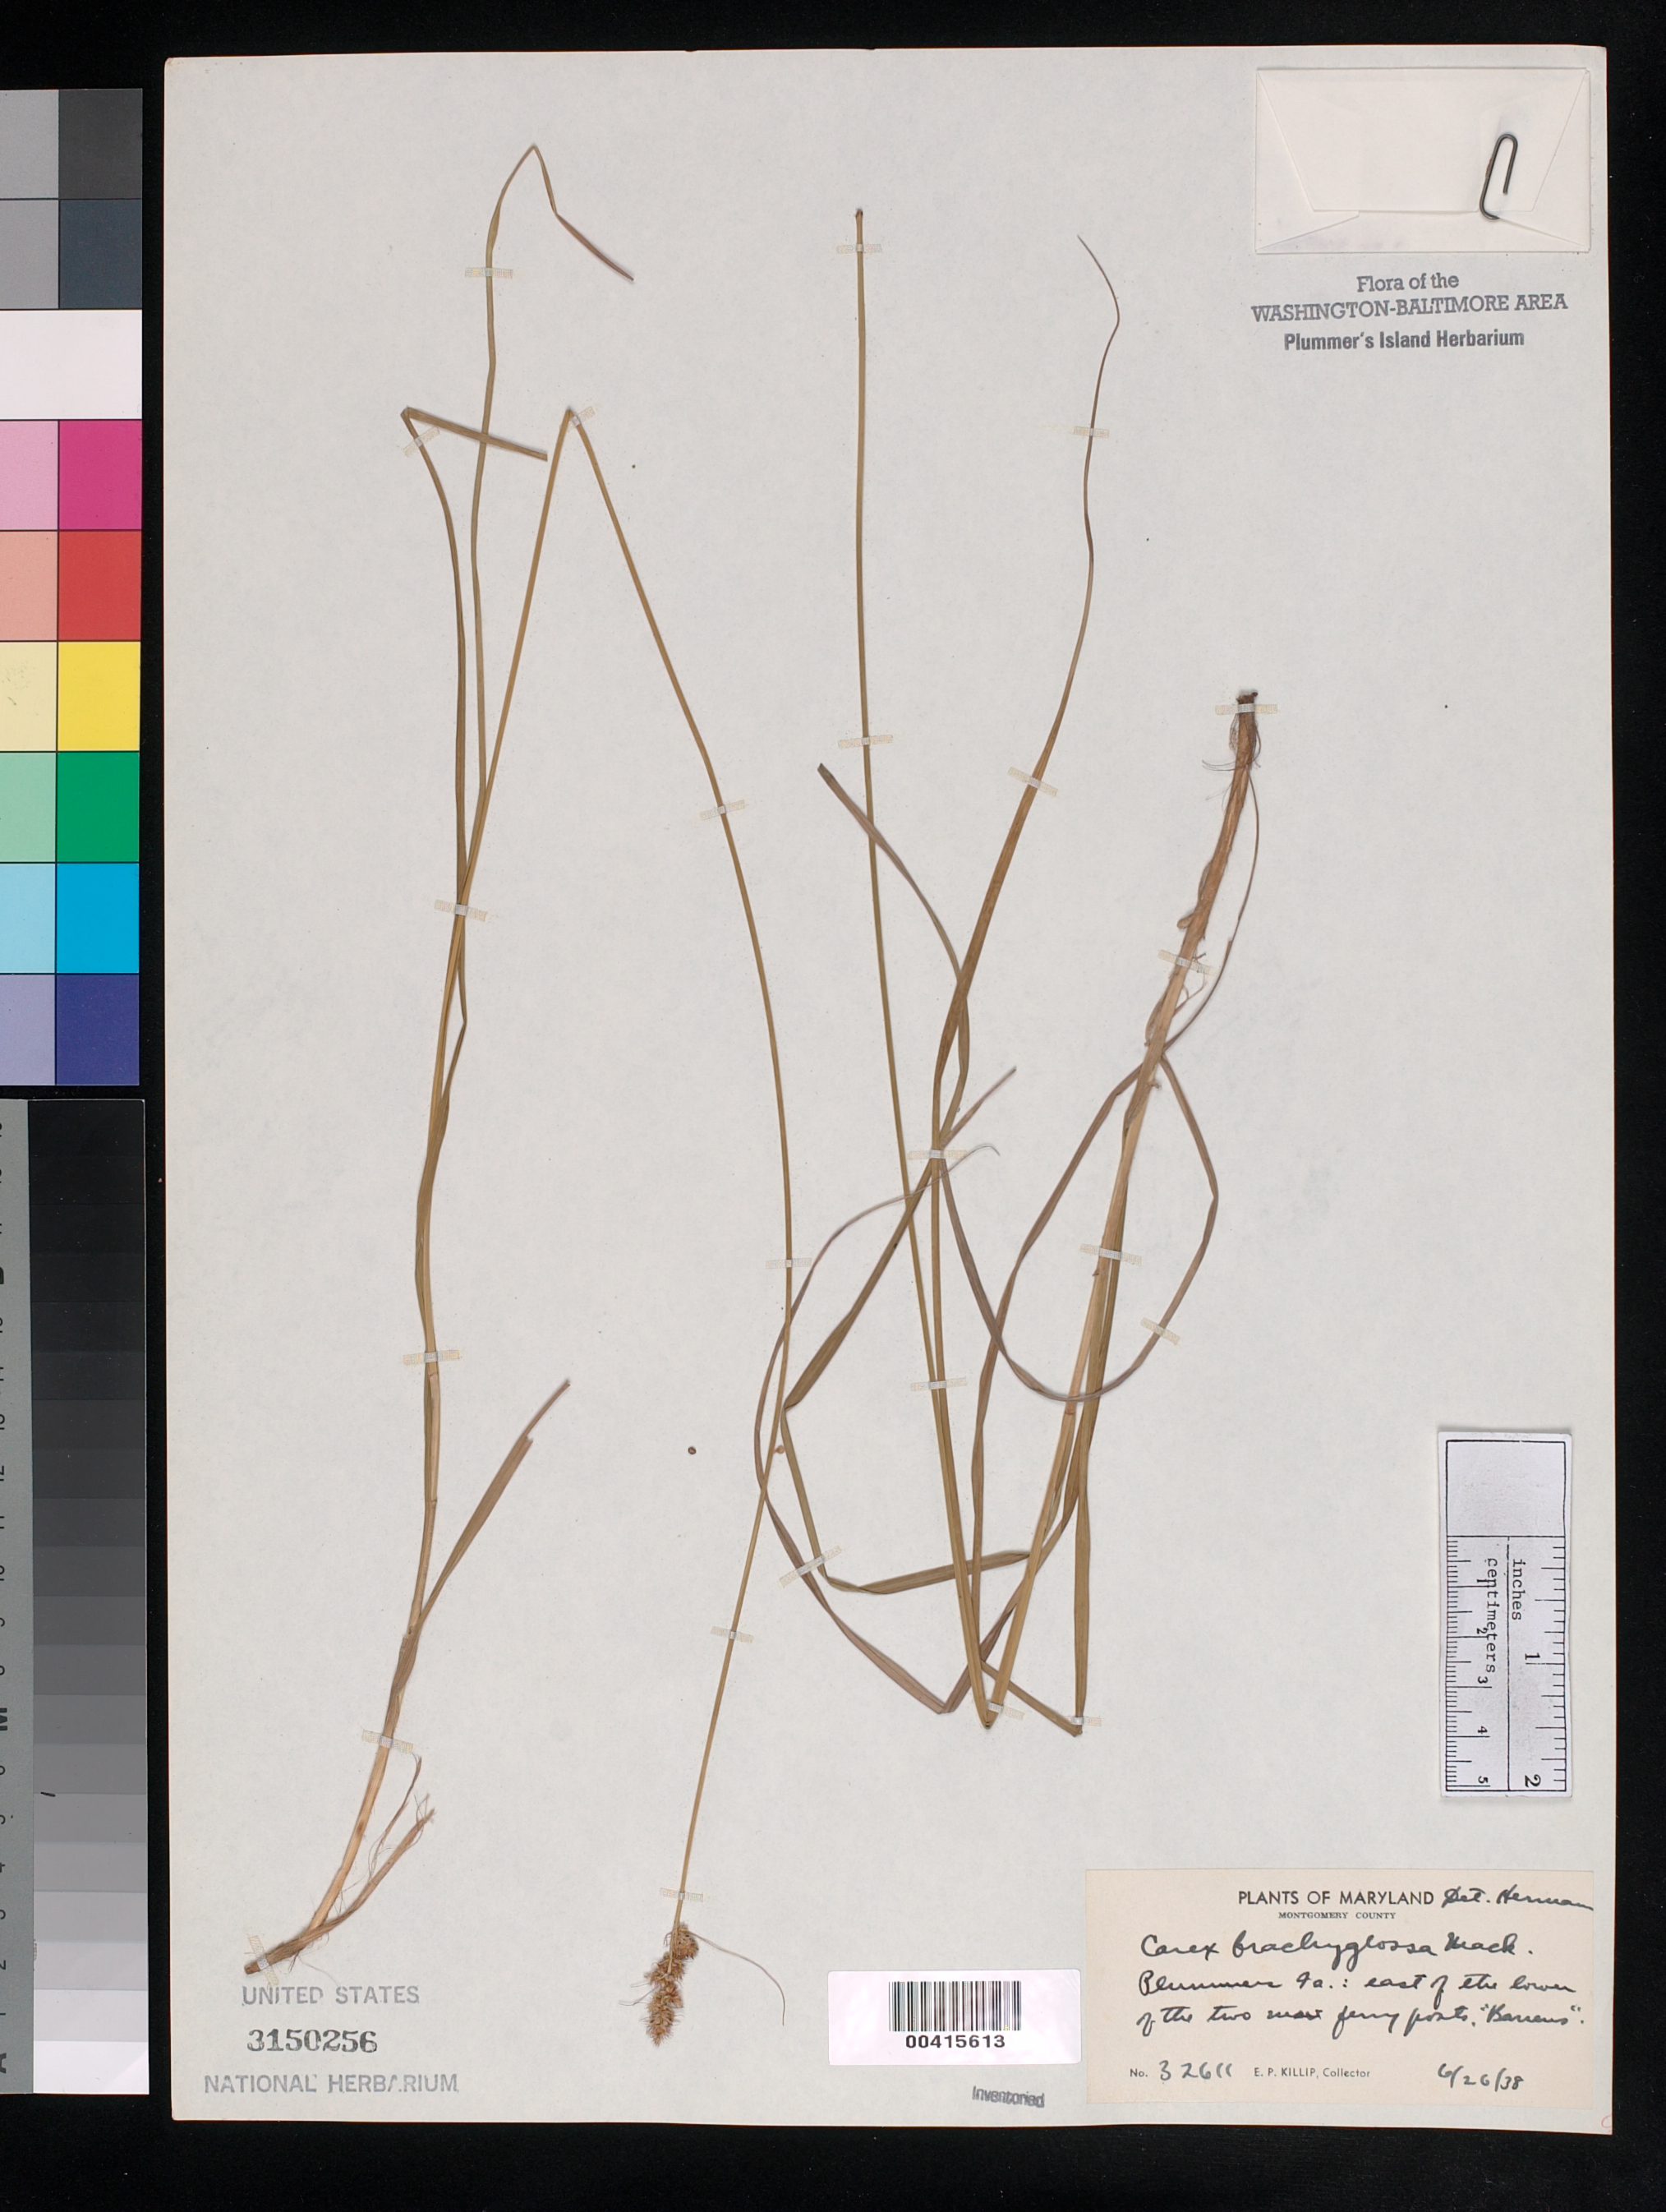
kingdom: Plantae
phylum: Tracheophyta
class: Liliopsida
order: Poales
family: Cyperaceae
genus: Carex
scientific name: Carex annectens var. xanthocarpa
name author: (Kük.) Wiegand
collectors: E. P. Killip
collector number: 32611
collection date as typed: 26 Jun 1938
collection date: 1938-06-26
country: United States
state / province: Maryland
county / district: Montgomery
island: Plummers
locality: Plummer's Island; "barrens" east of the lower of the 2 new ferry ports C. & O. Canal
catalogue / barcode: US 3150256